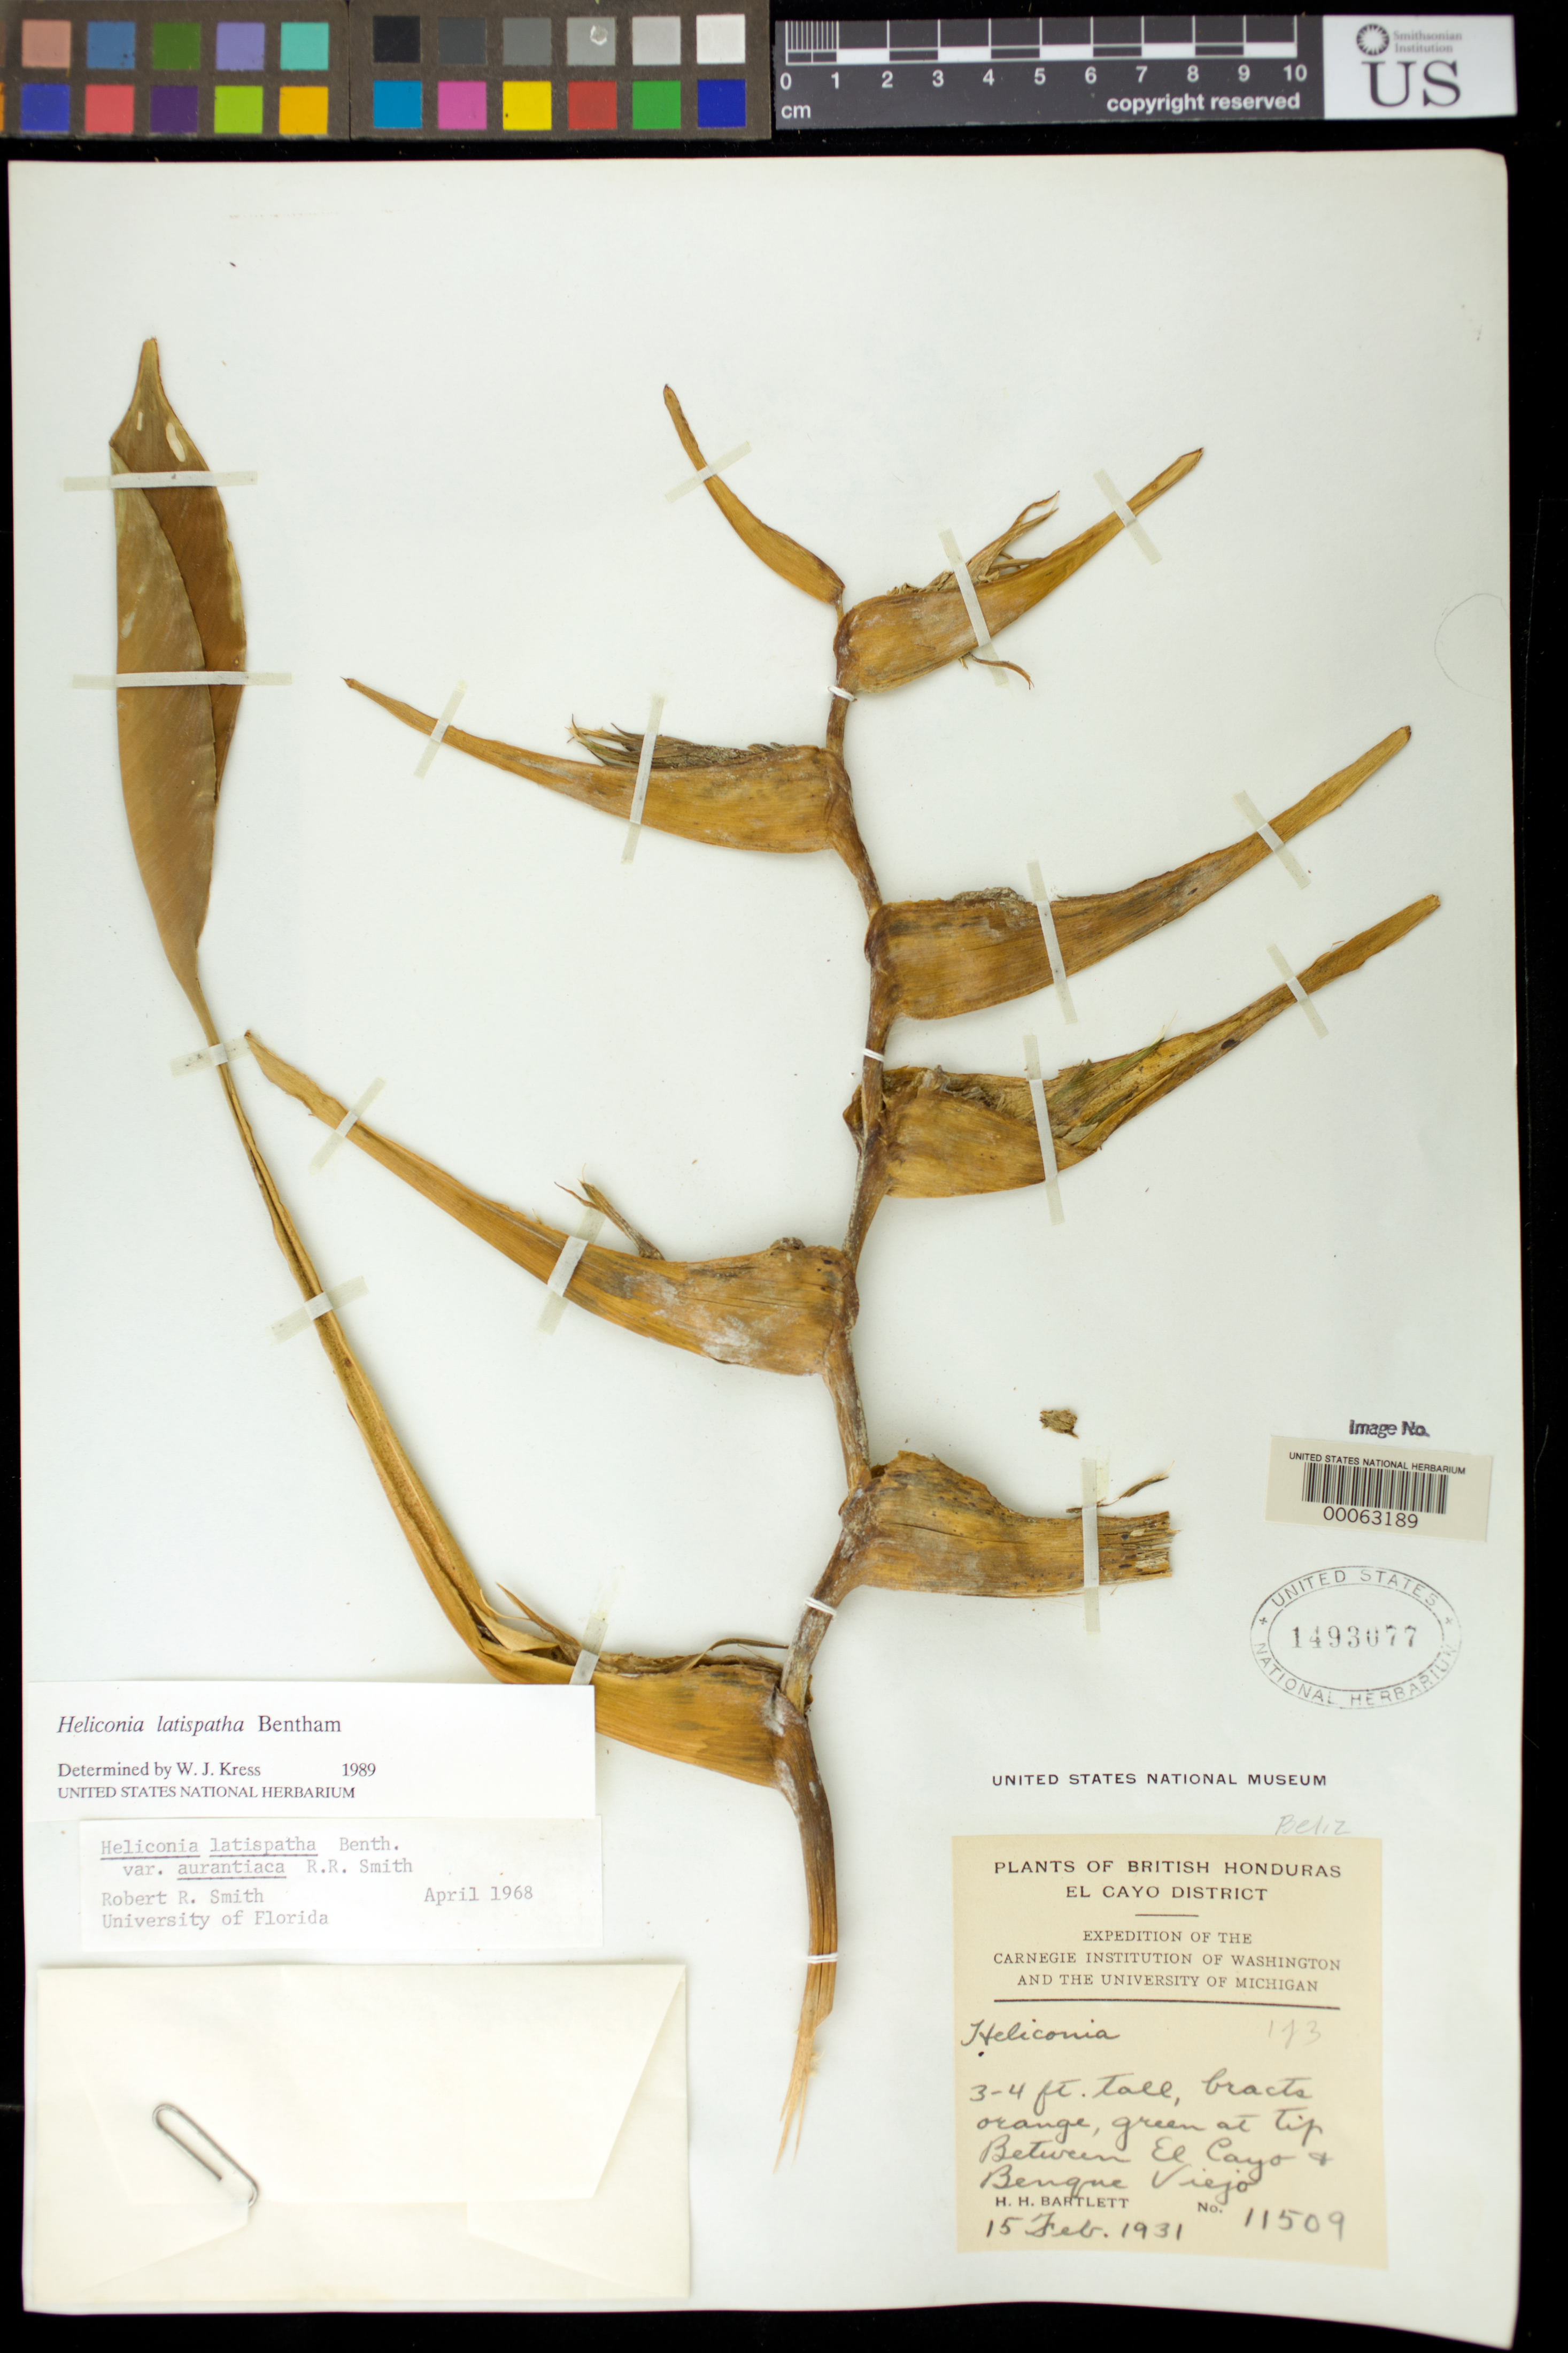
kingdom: Plantae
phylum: Tracheophyta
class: Liliopsida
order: Zingiberales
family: Heliconiaceae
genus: Heliconia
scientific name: Heliconia latispatha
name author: Benth.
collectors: H. H. Bartlett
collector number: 11509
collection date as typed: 15 Feb 1931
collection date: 1931-02-15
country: Belize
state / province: Cayo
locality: Between El Cayo and Bengue Viejo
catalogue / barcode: US 1493077